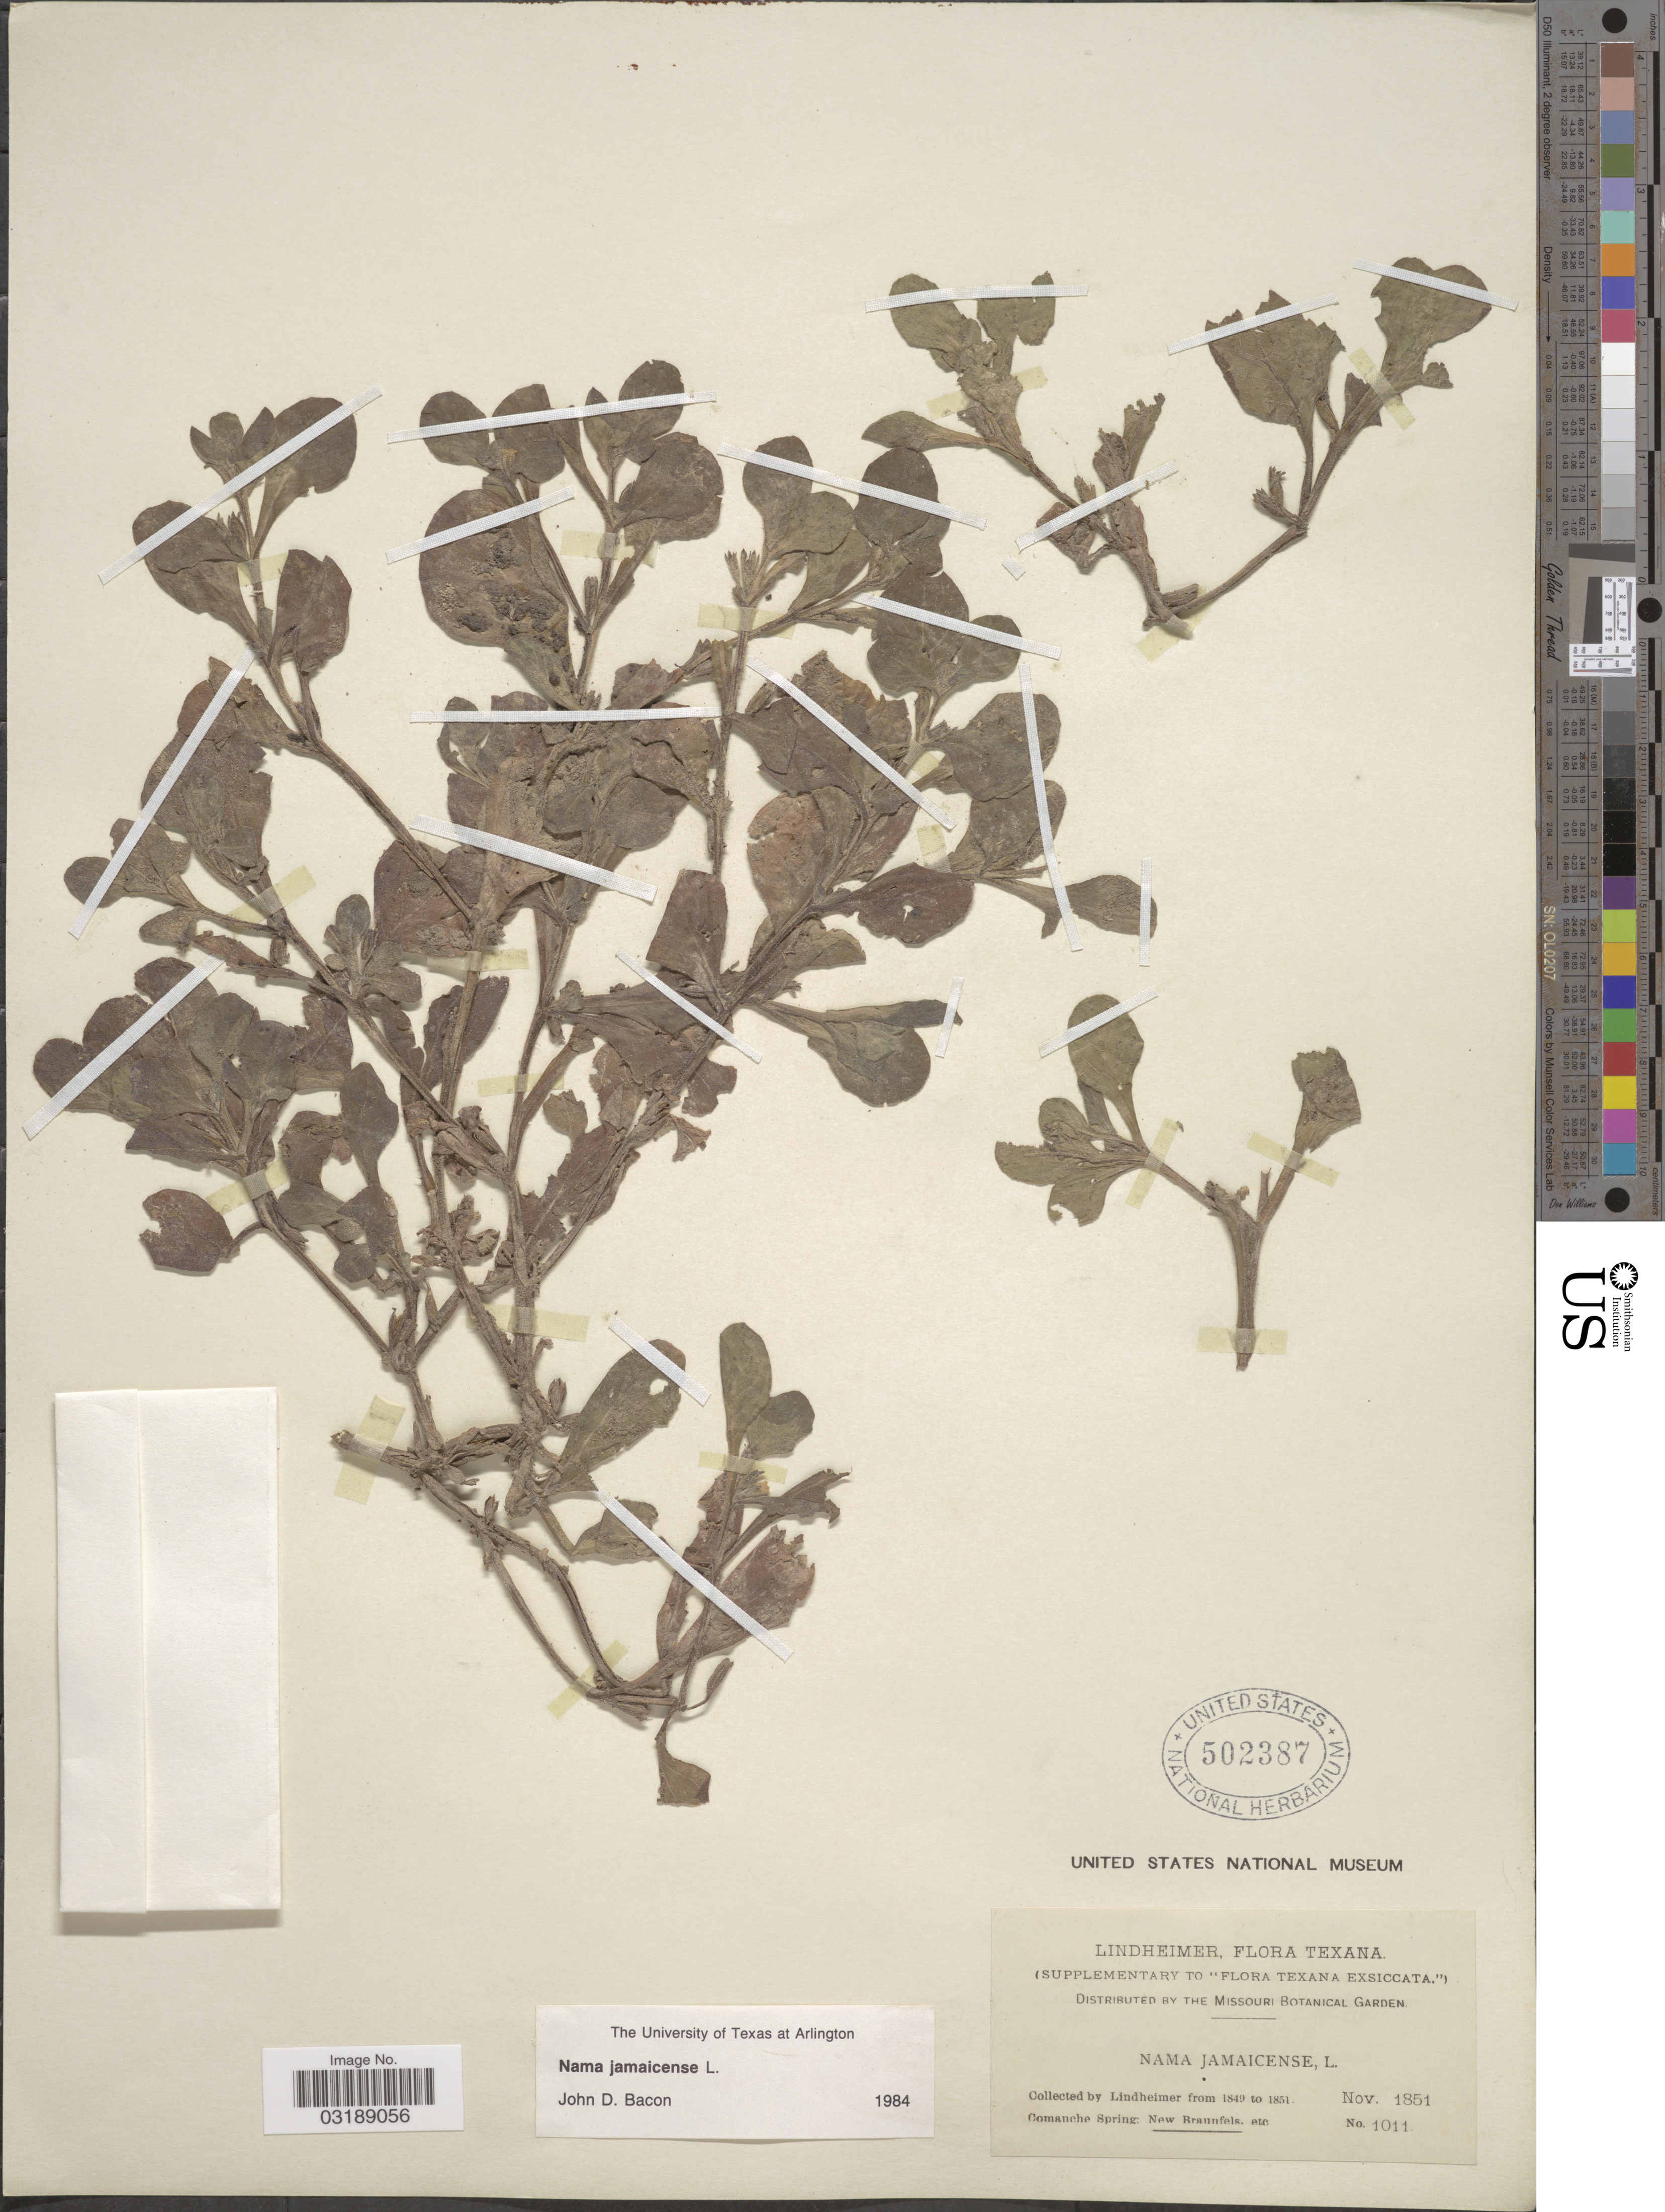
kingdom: Plantae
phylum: Tracheophyta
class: Magnoliopsida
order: Boraginales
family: Namaceae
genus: Nama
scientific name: Nama jamaicensis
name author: L.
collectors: -. Lindheimer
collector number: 1011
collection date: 1851-11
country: United States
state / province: Texas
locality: Comanche Spring: New Braunfels.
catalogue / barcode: US 502387